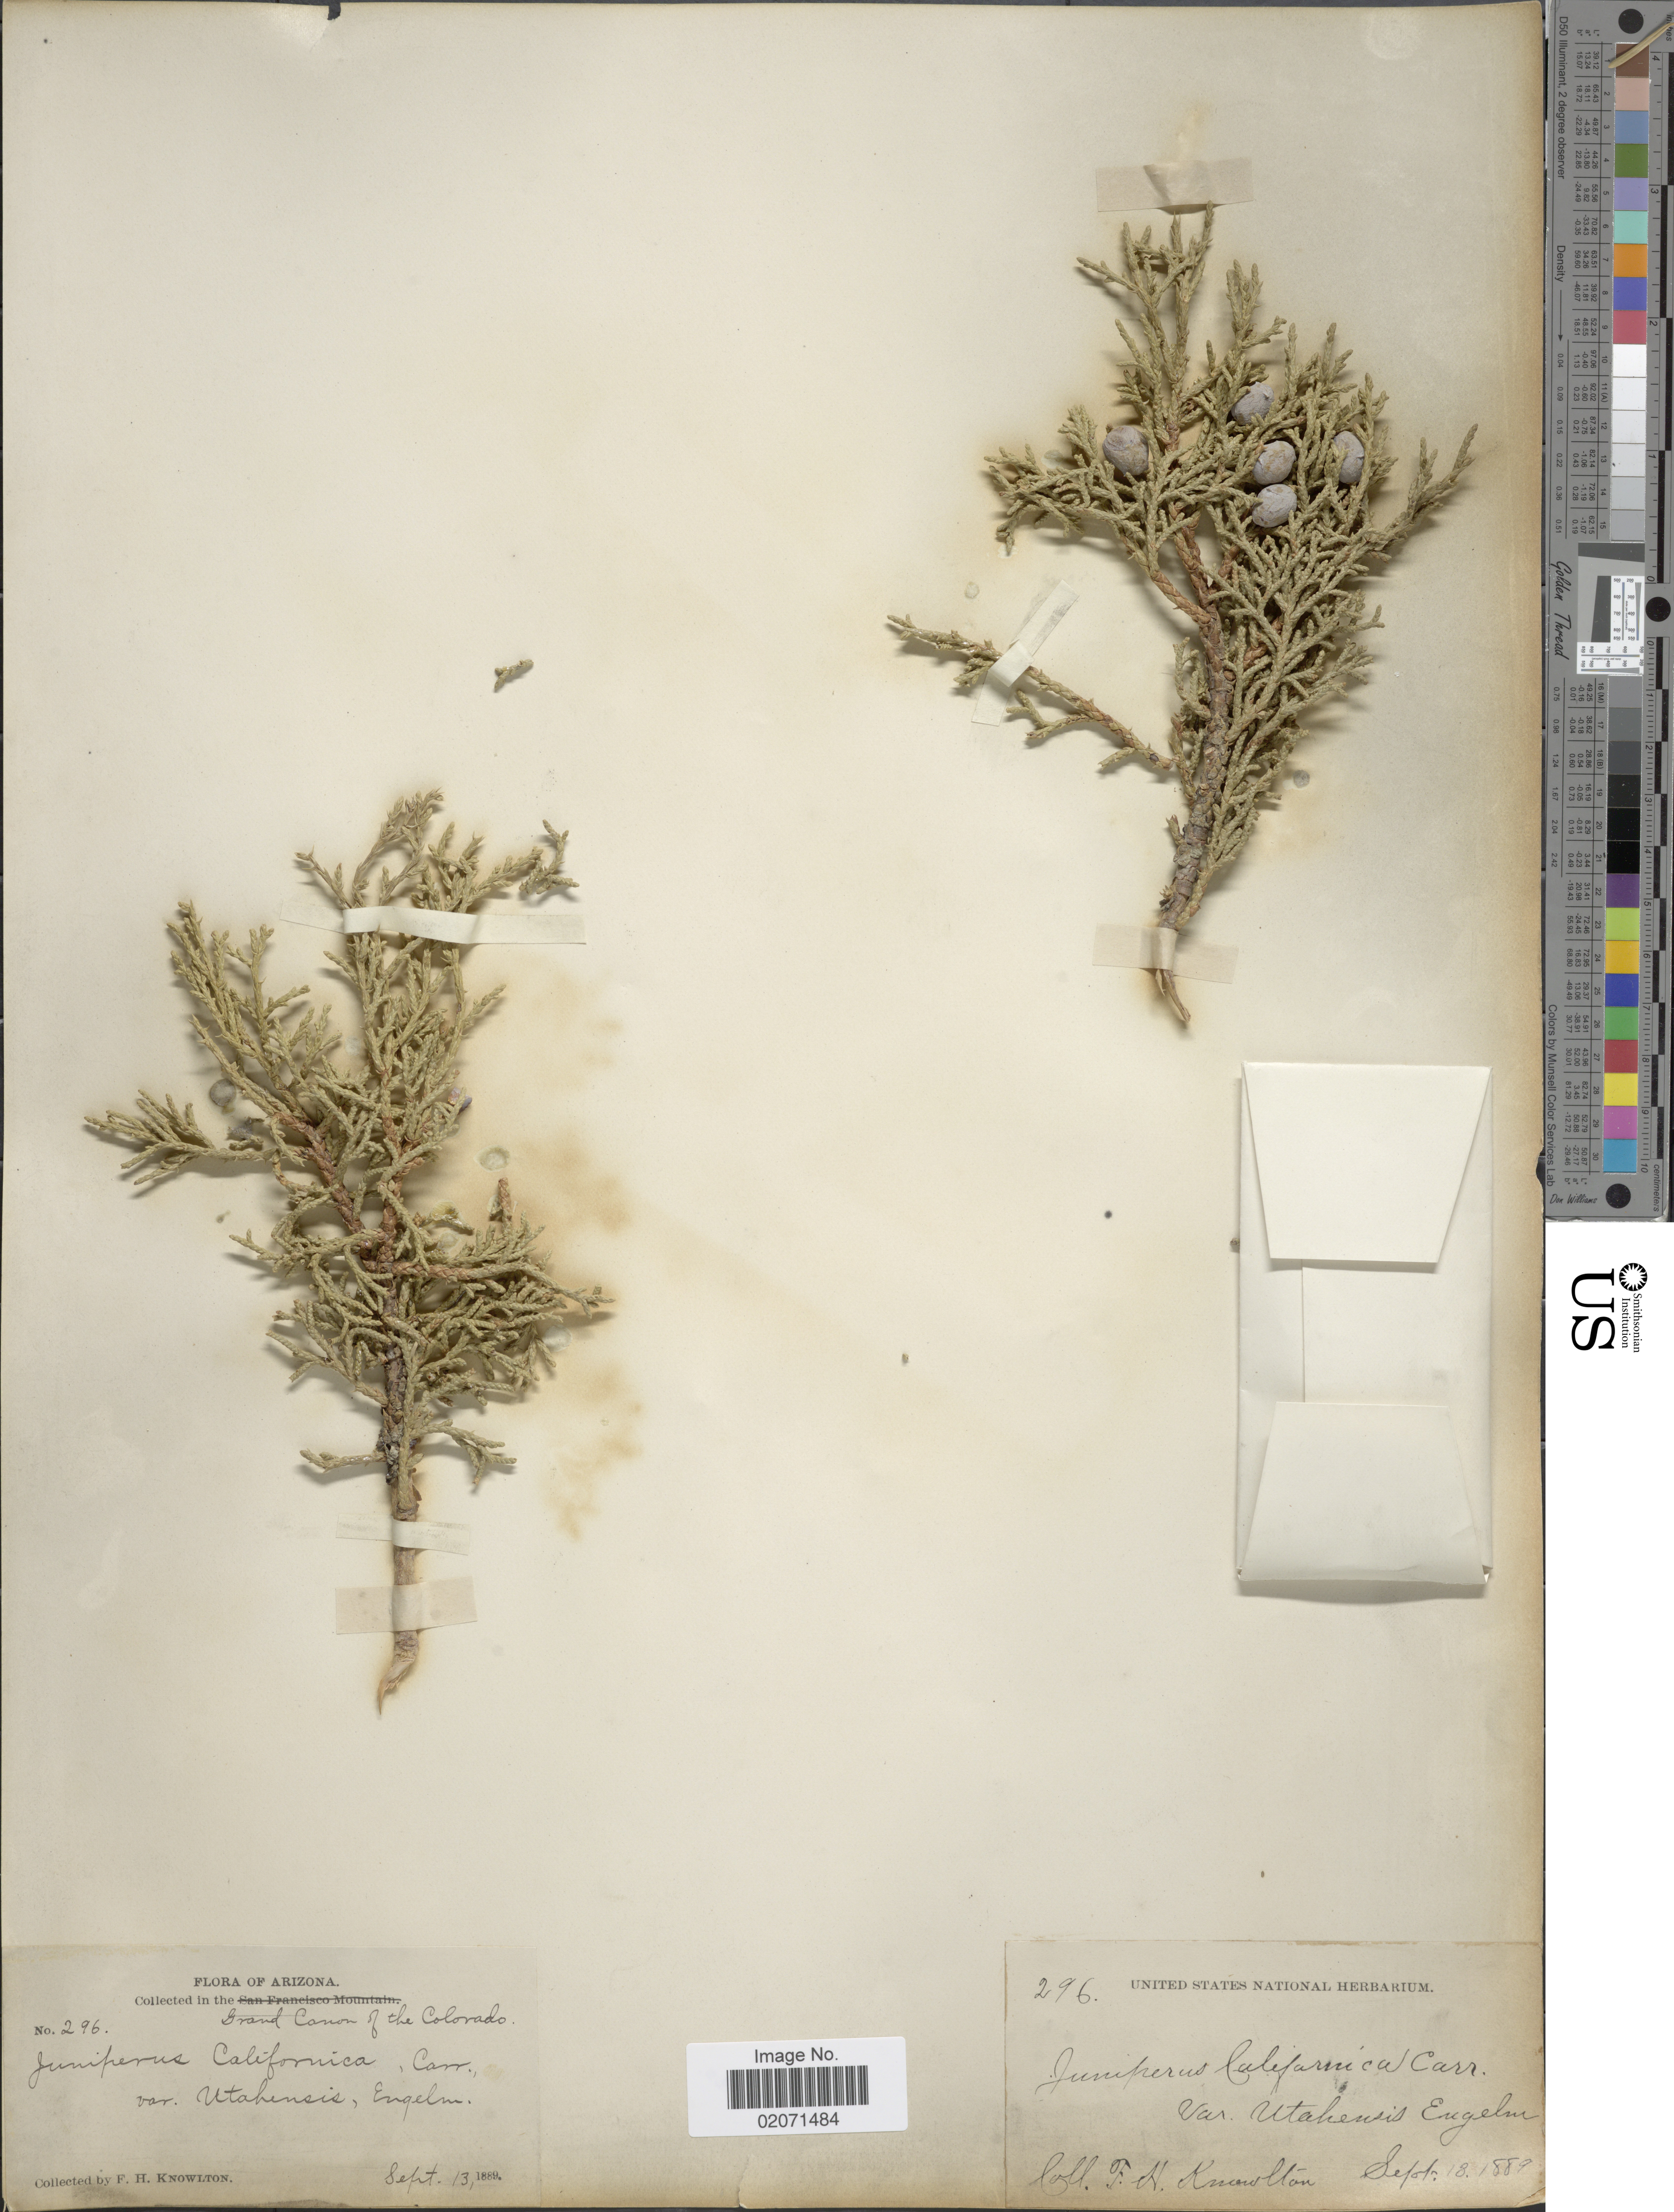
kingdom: Plantae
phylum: Tracheophyta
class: Pinopsida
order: Pinales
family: Cupressaceae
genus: Juniperus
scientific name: Juniperus osteosperma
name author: (Torr.) Little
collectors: F. H. Knowlton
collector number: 296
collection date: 1889-09-13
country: United States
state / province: Arizona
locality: Grand Canon of the Colorado